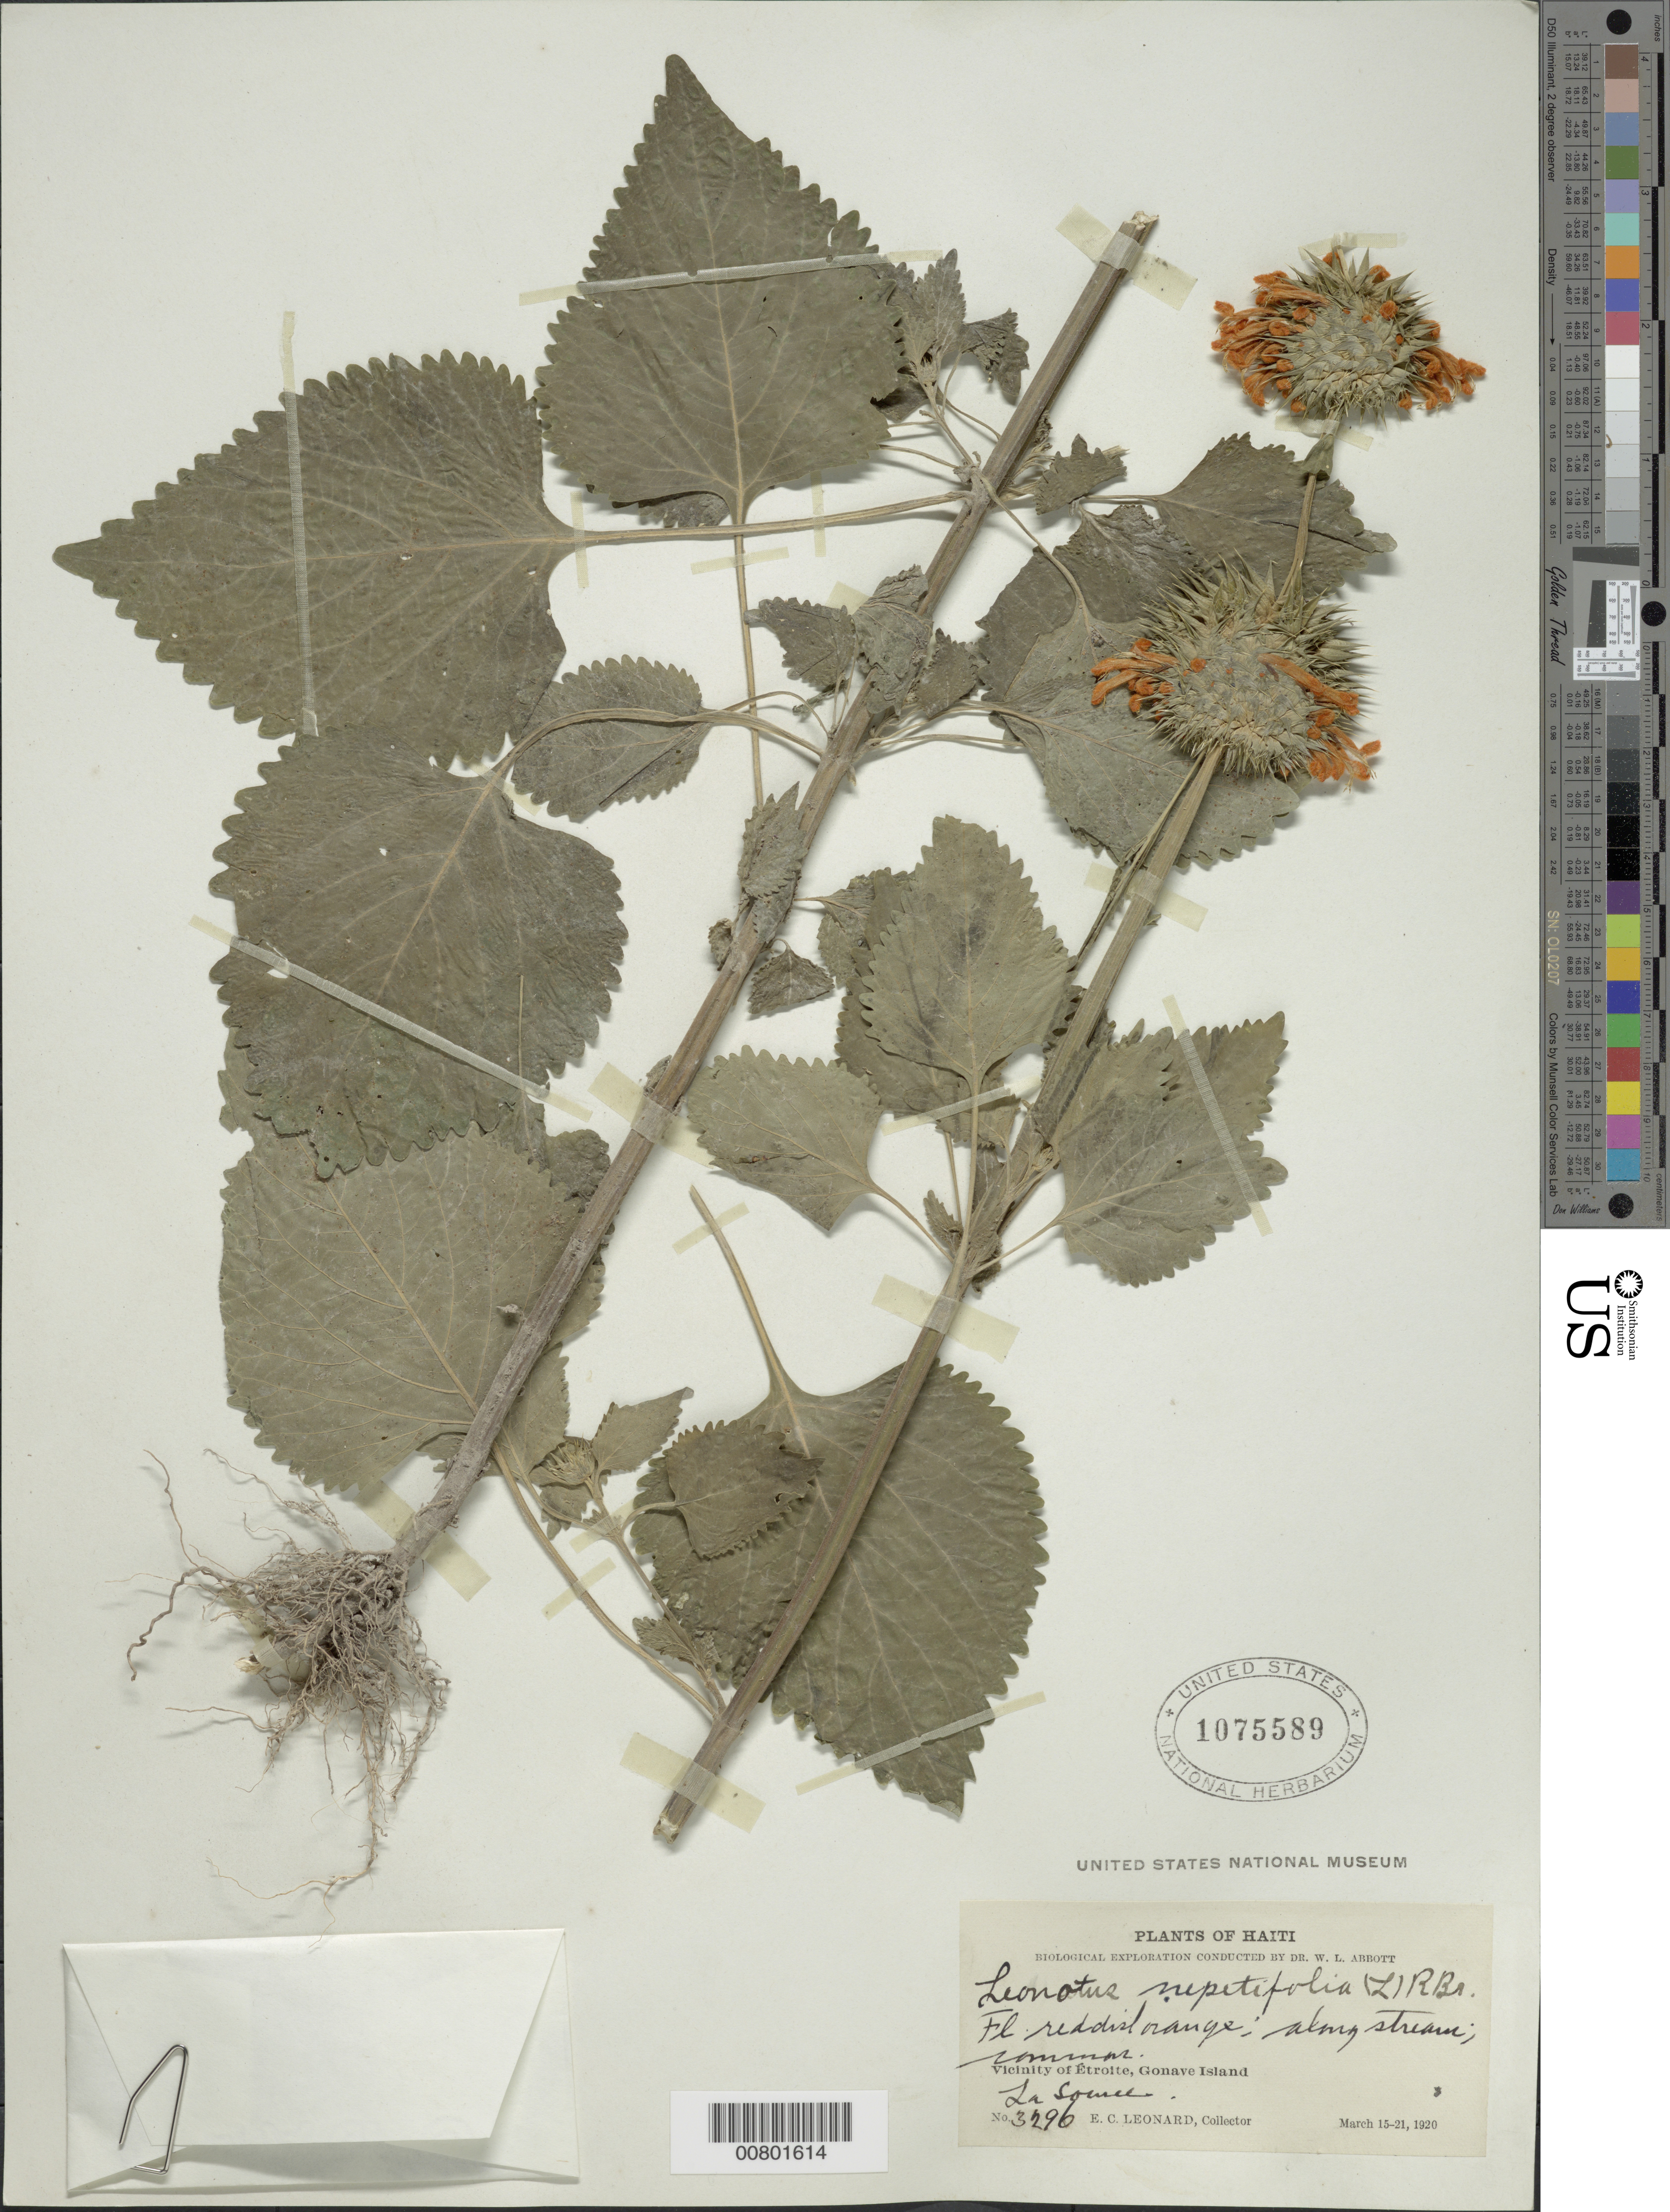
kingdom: Plantae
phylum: Tracheophyta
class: Magnoliopsida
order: Lamiales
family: Lamiaceae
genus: Leonotis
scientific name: Leonotis nepetifolia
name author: (L.) R. Br.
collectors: E. C. Leonard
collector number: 3296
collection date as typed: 15 Mar 1920 to 21 Mar 1920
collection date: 1920-03-15/1920-03-21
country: Haiti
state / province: Ouest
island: Île de la Gonâve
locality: Vicinity of Étroite, La Source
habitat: Along stream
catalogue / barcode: US 1075589